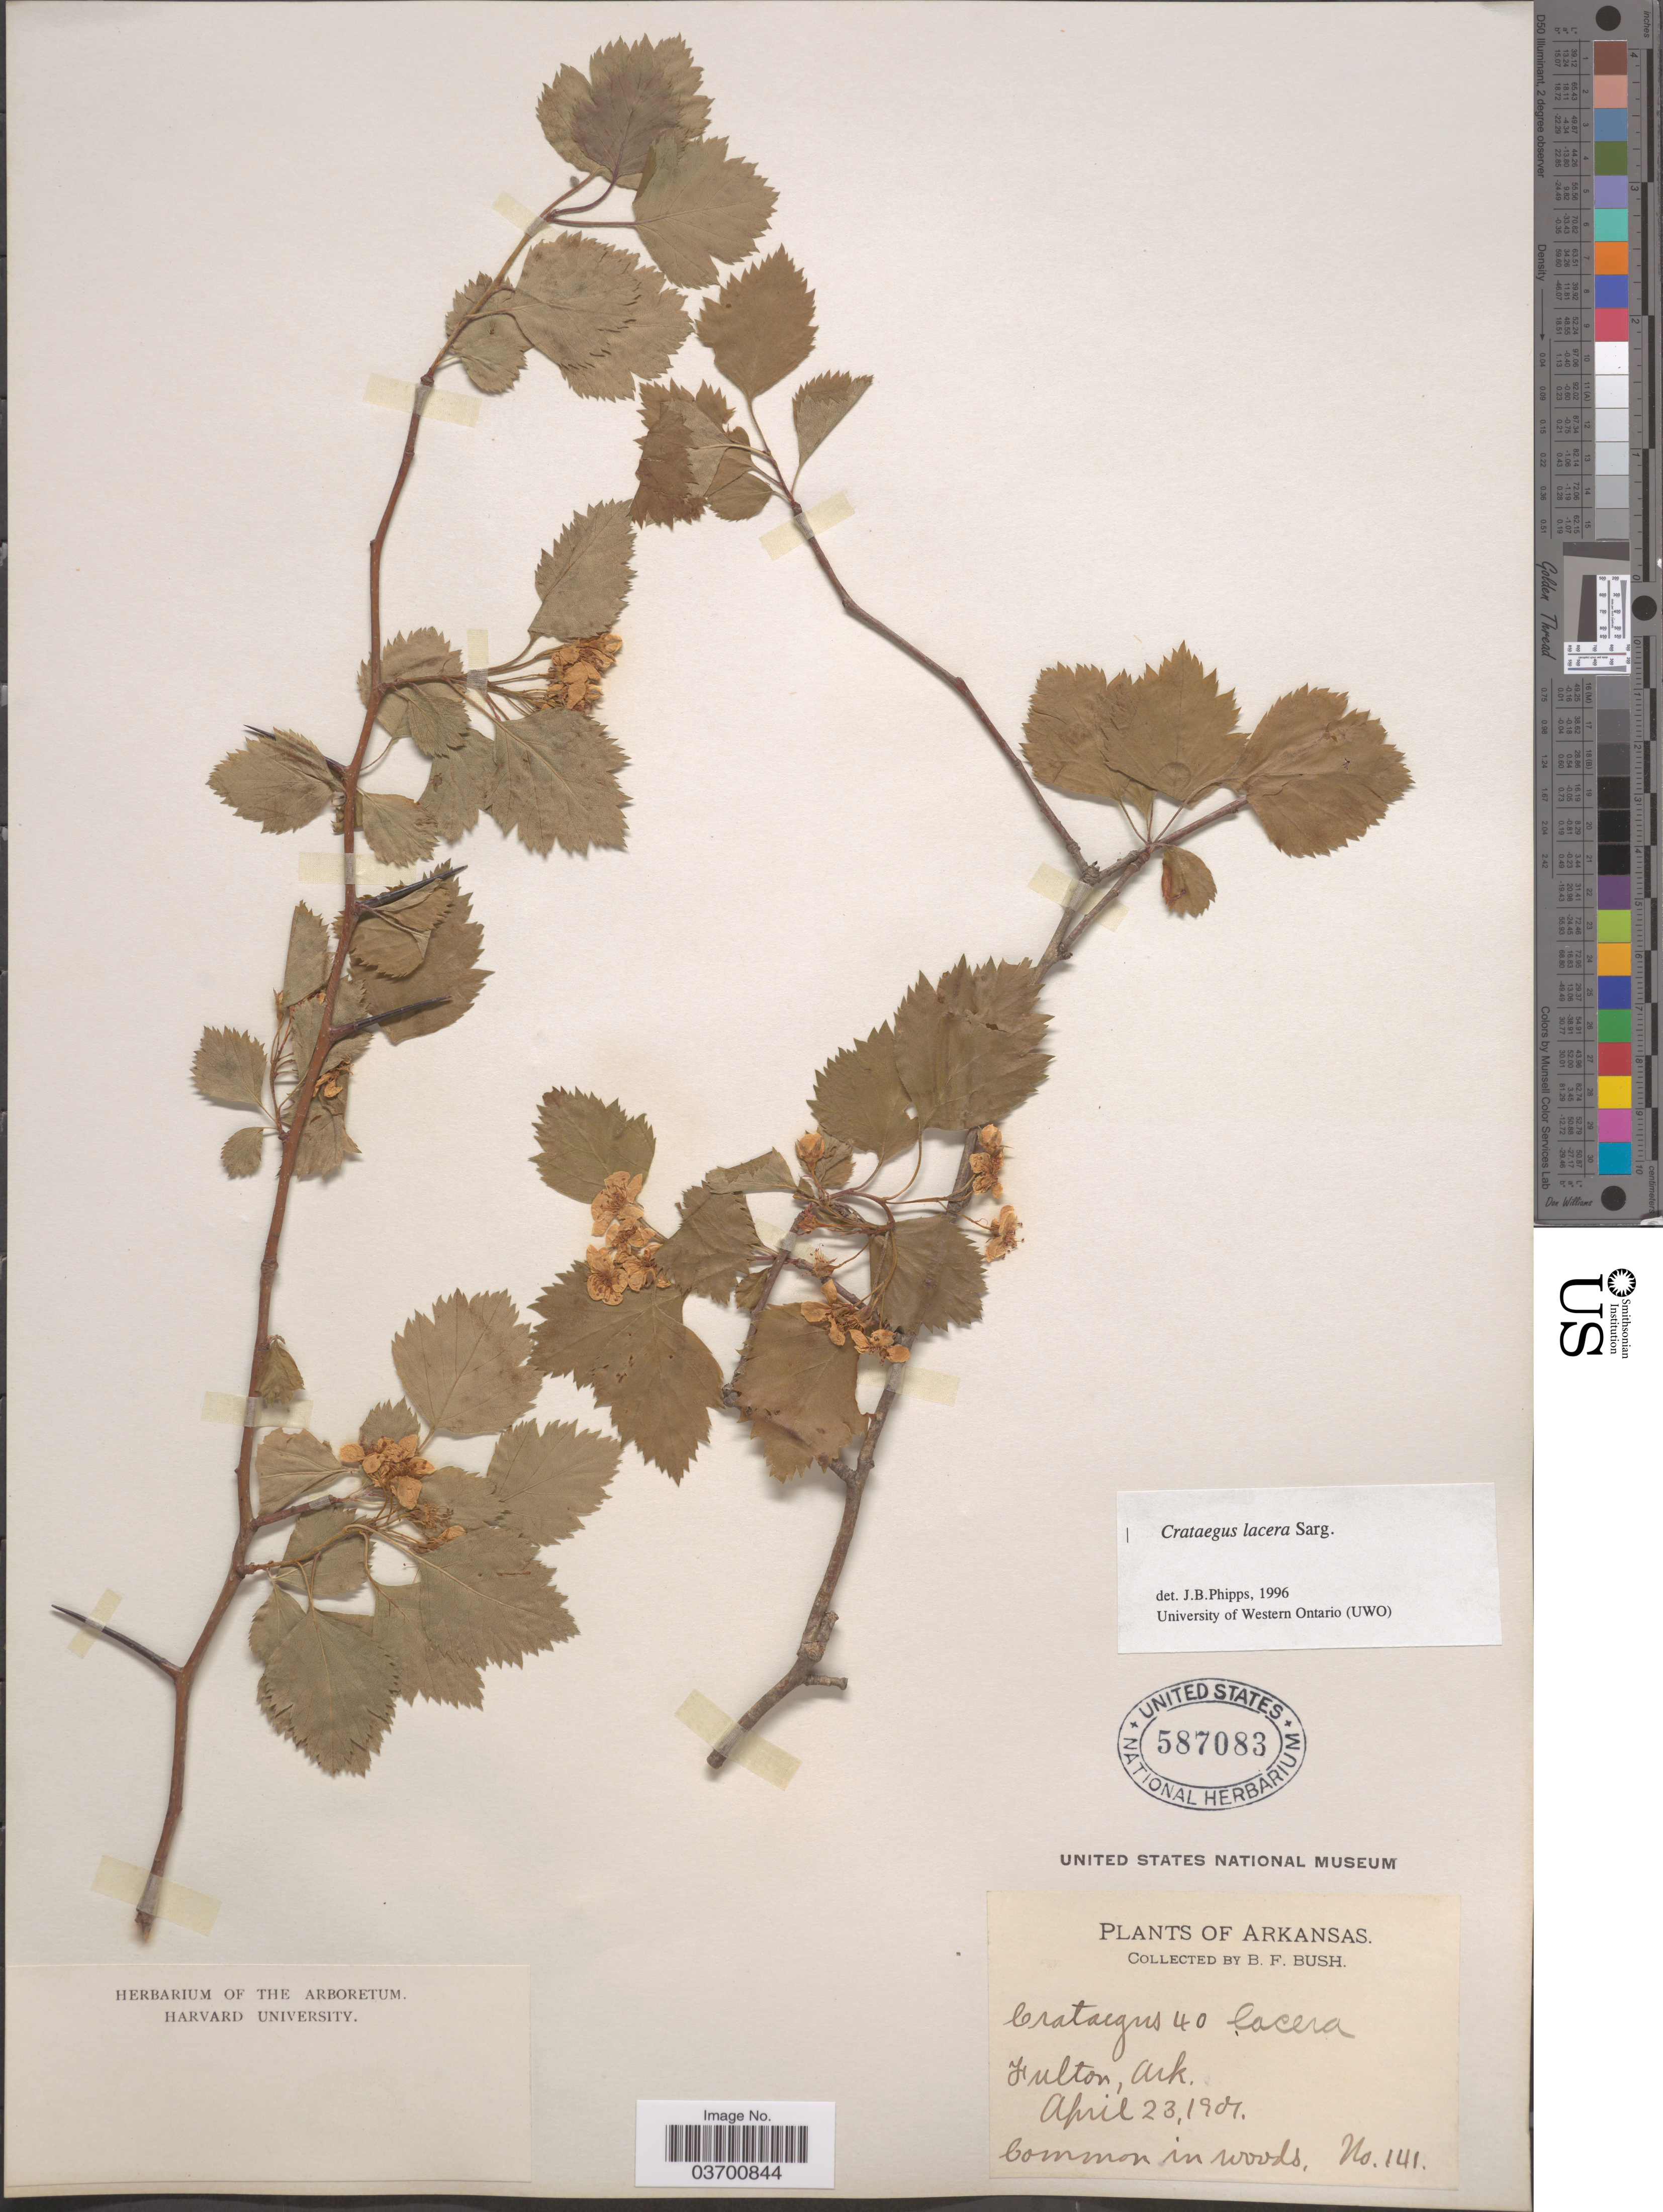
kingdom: Plantae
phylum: Tracheophyta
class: Magnoliopsida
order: Rosales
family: Rosaceae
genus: Crataegus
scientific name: Crataegus mollis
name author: (Torr. & A. Gray) Scheele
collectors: B. F. Bush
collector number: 141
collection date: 1901-04-23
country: United States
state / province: Arkansas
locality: Fulton.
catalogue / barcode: US 587083